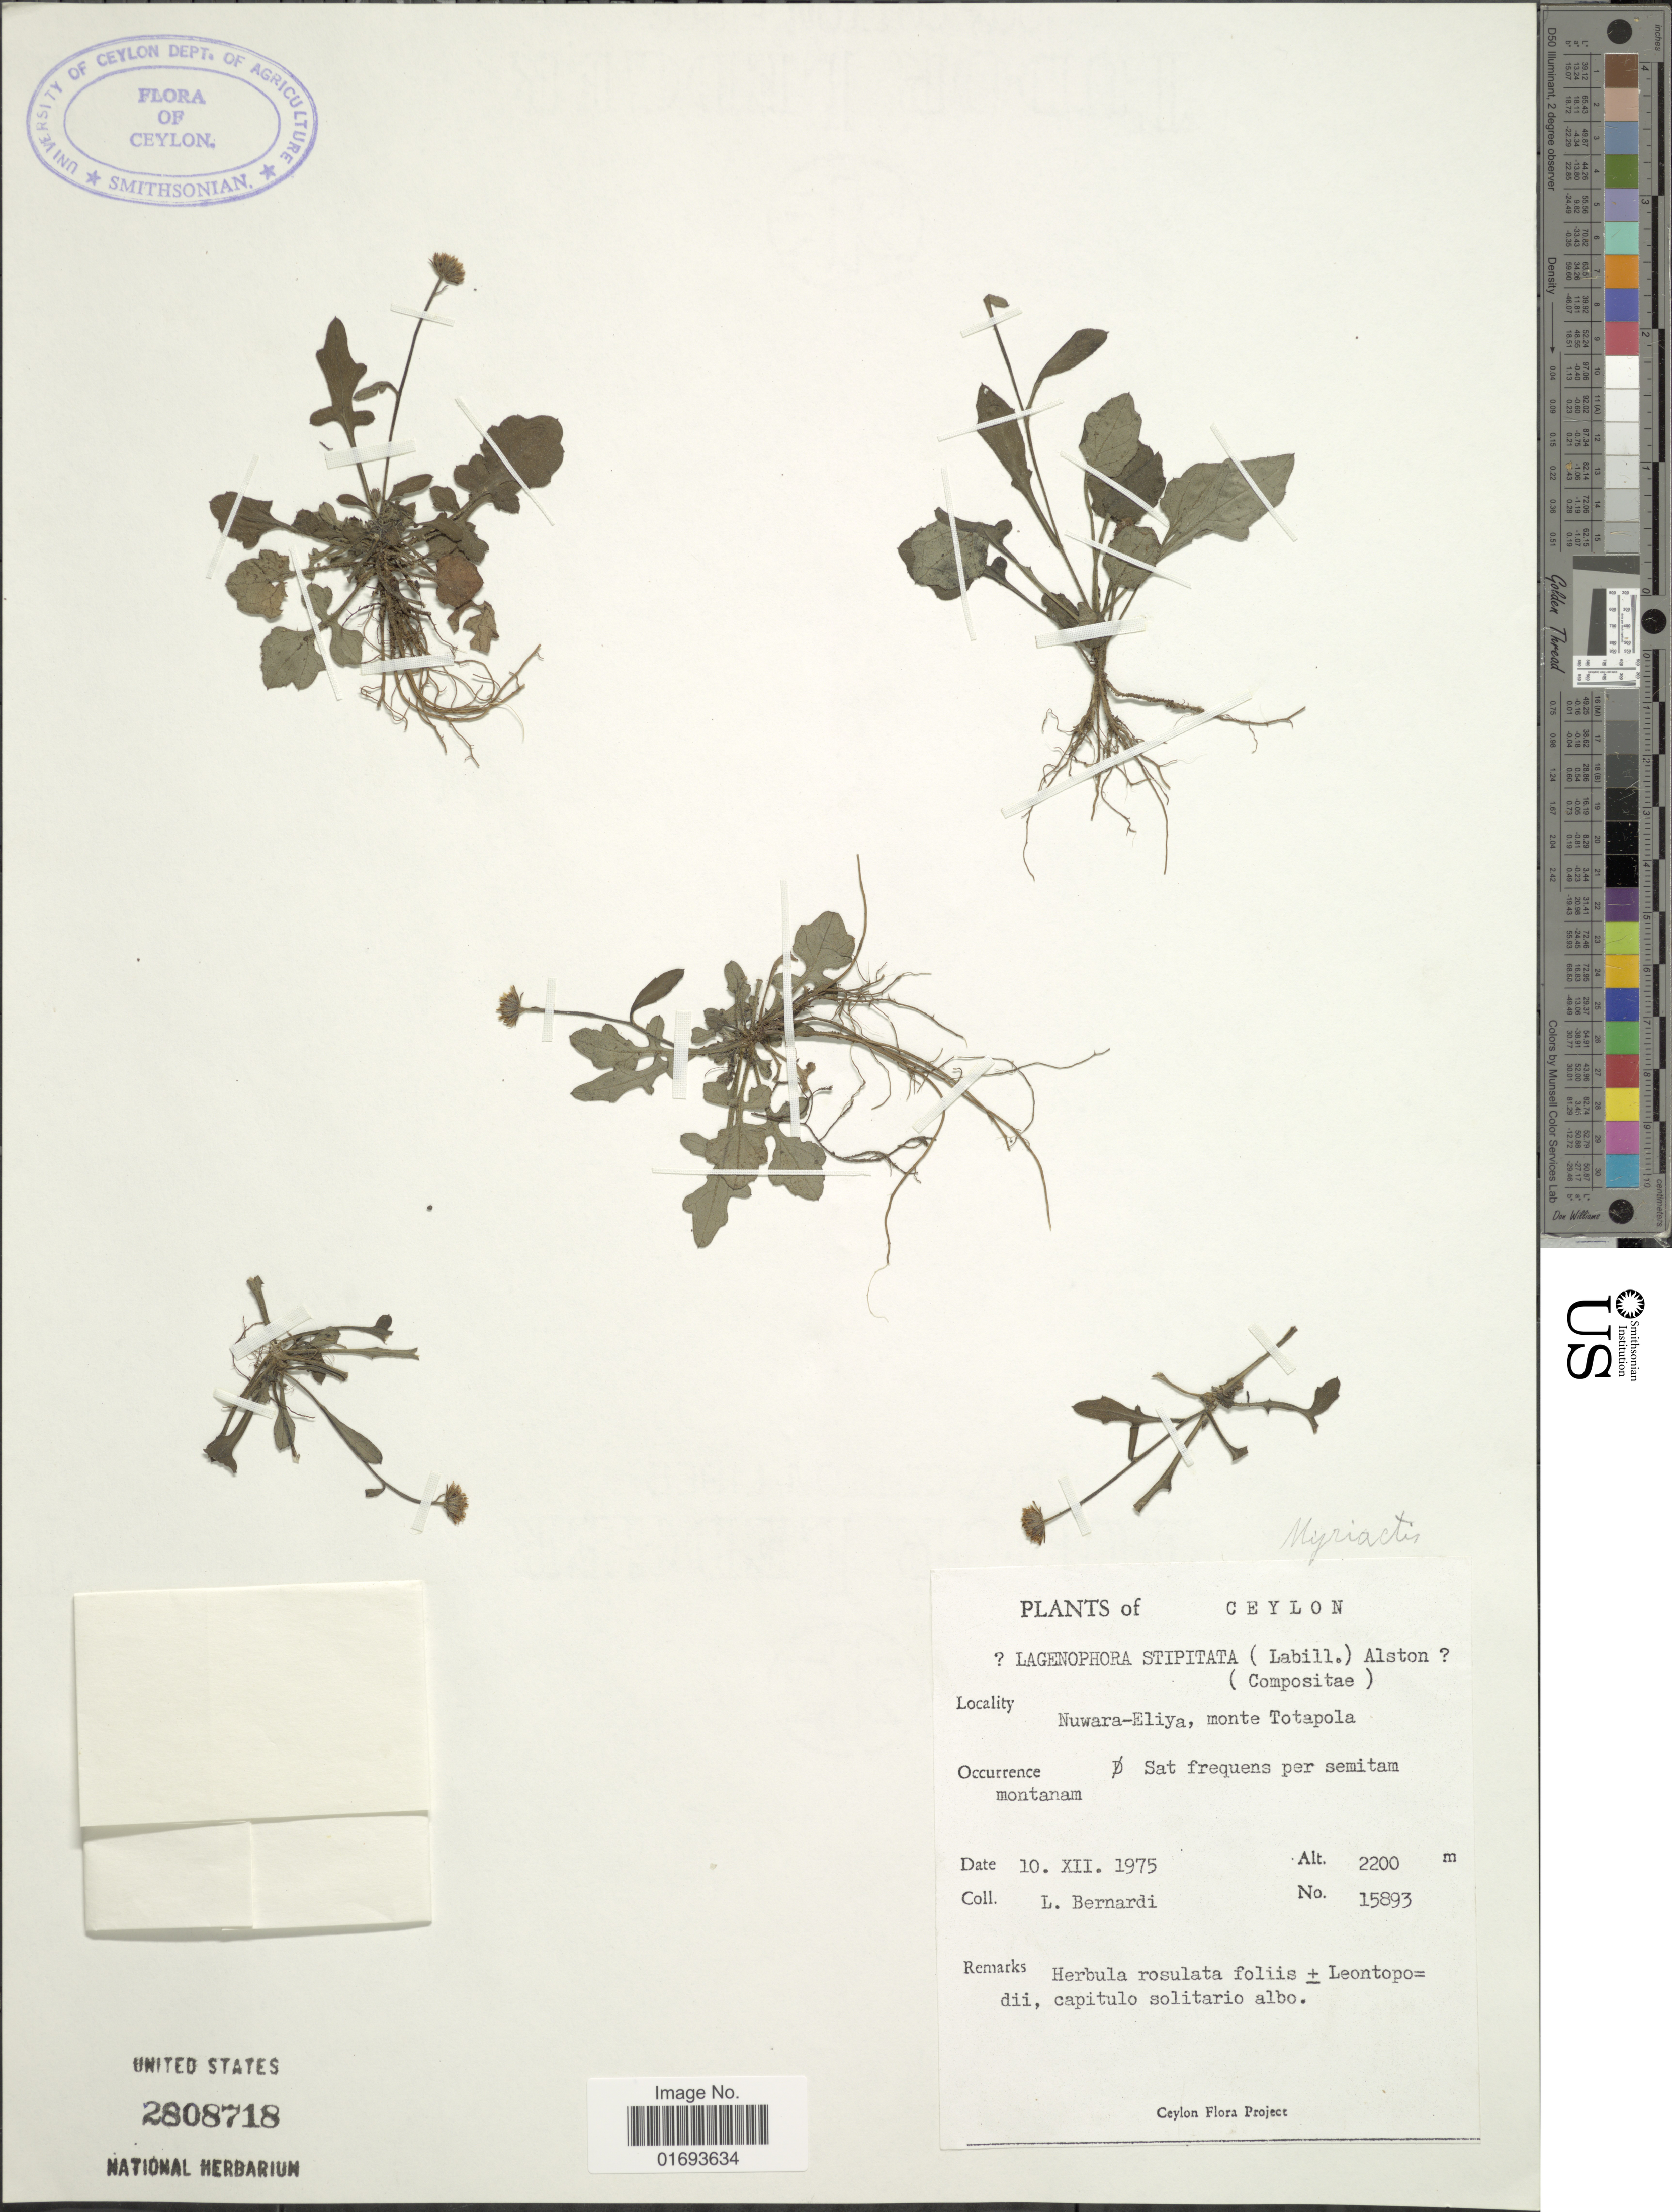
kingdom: Plantae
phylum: Tracheophyta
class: Magnoliopsida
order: Asterales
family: Asteraceae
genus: Lagenophora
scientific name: Lagenophora stipitata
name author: (Labill.) Druce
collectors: L. Bernardi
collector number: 15893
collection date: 1975-12-10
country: Sri Lanka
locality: Ceylon, nuwara-Eliya, monte Totapola.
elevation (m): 2200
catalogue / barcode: US 2808718